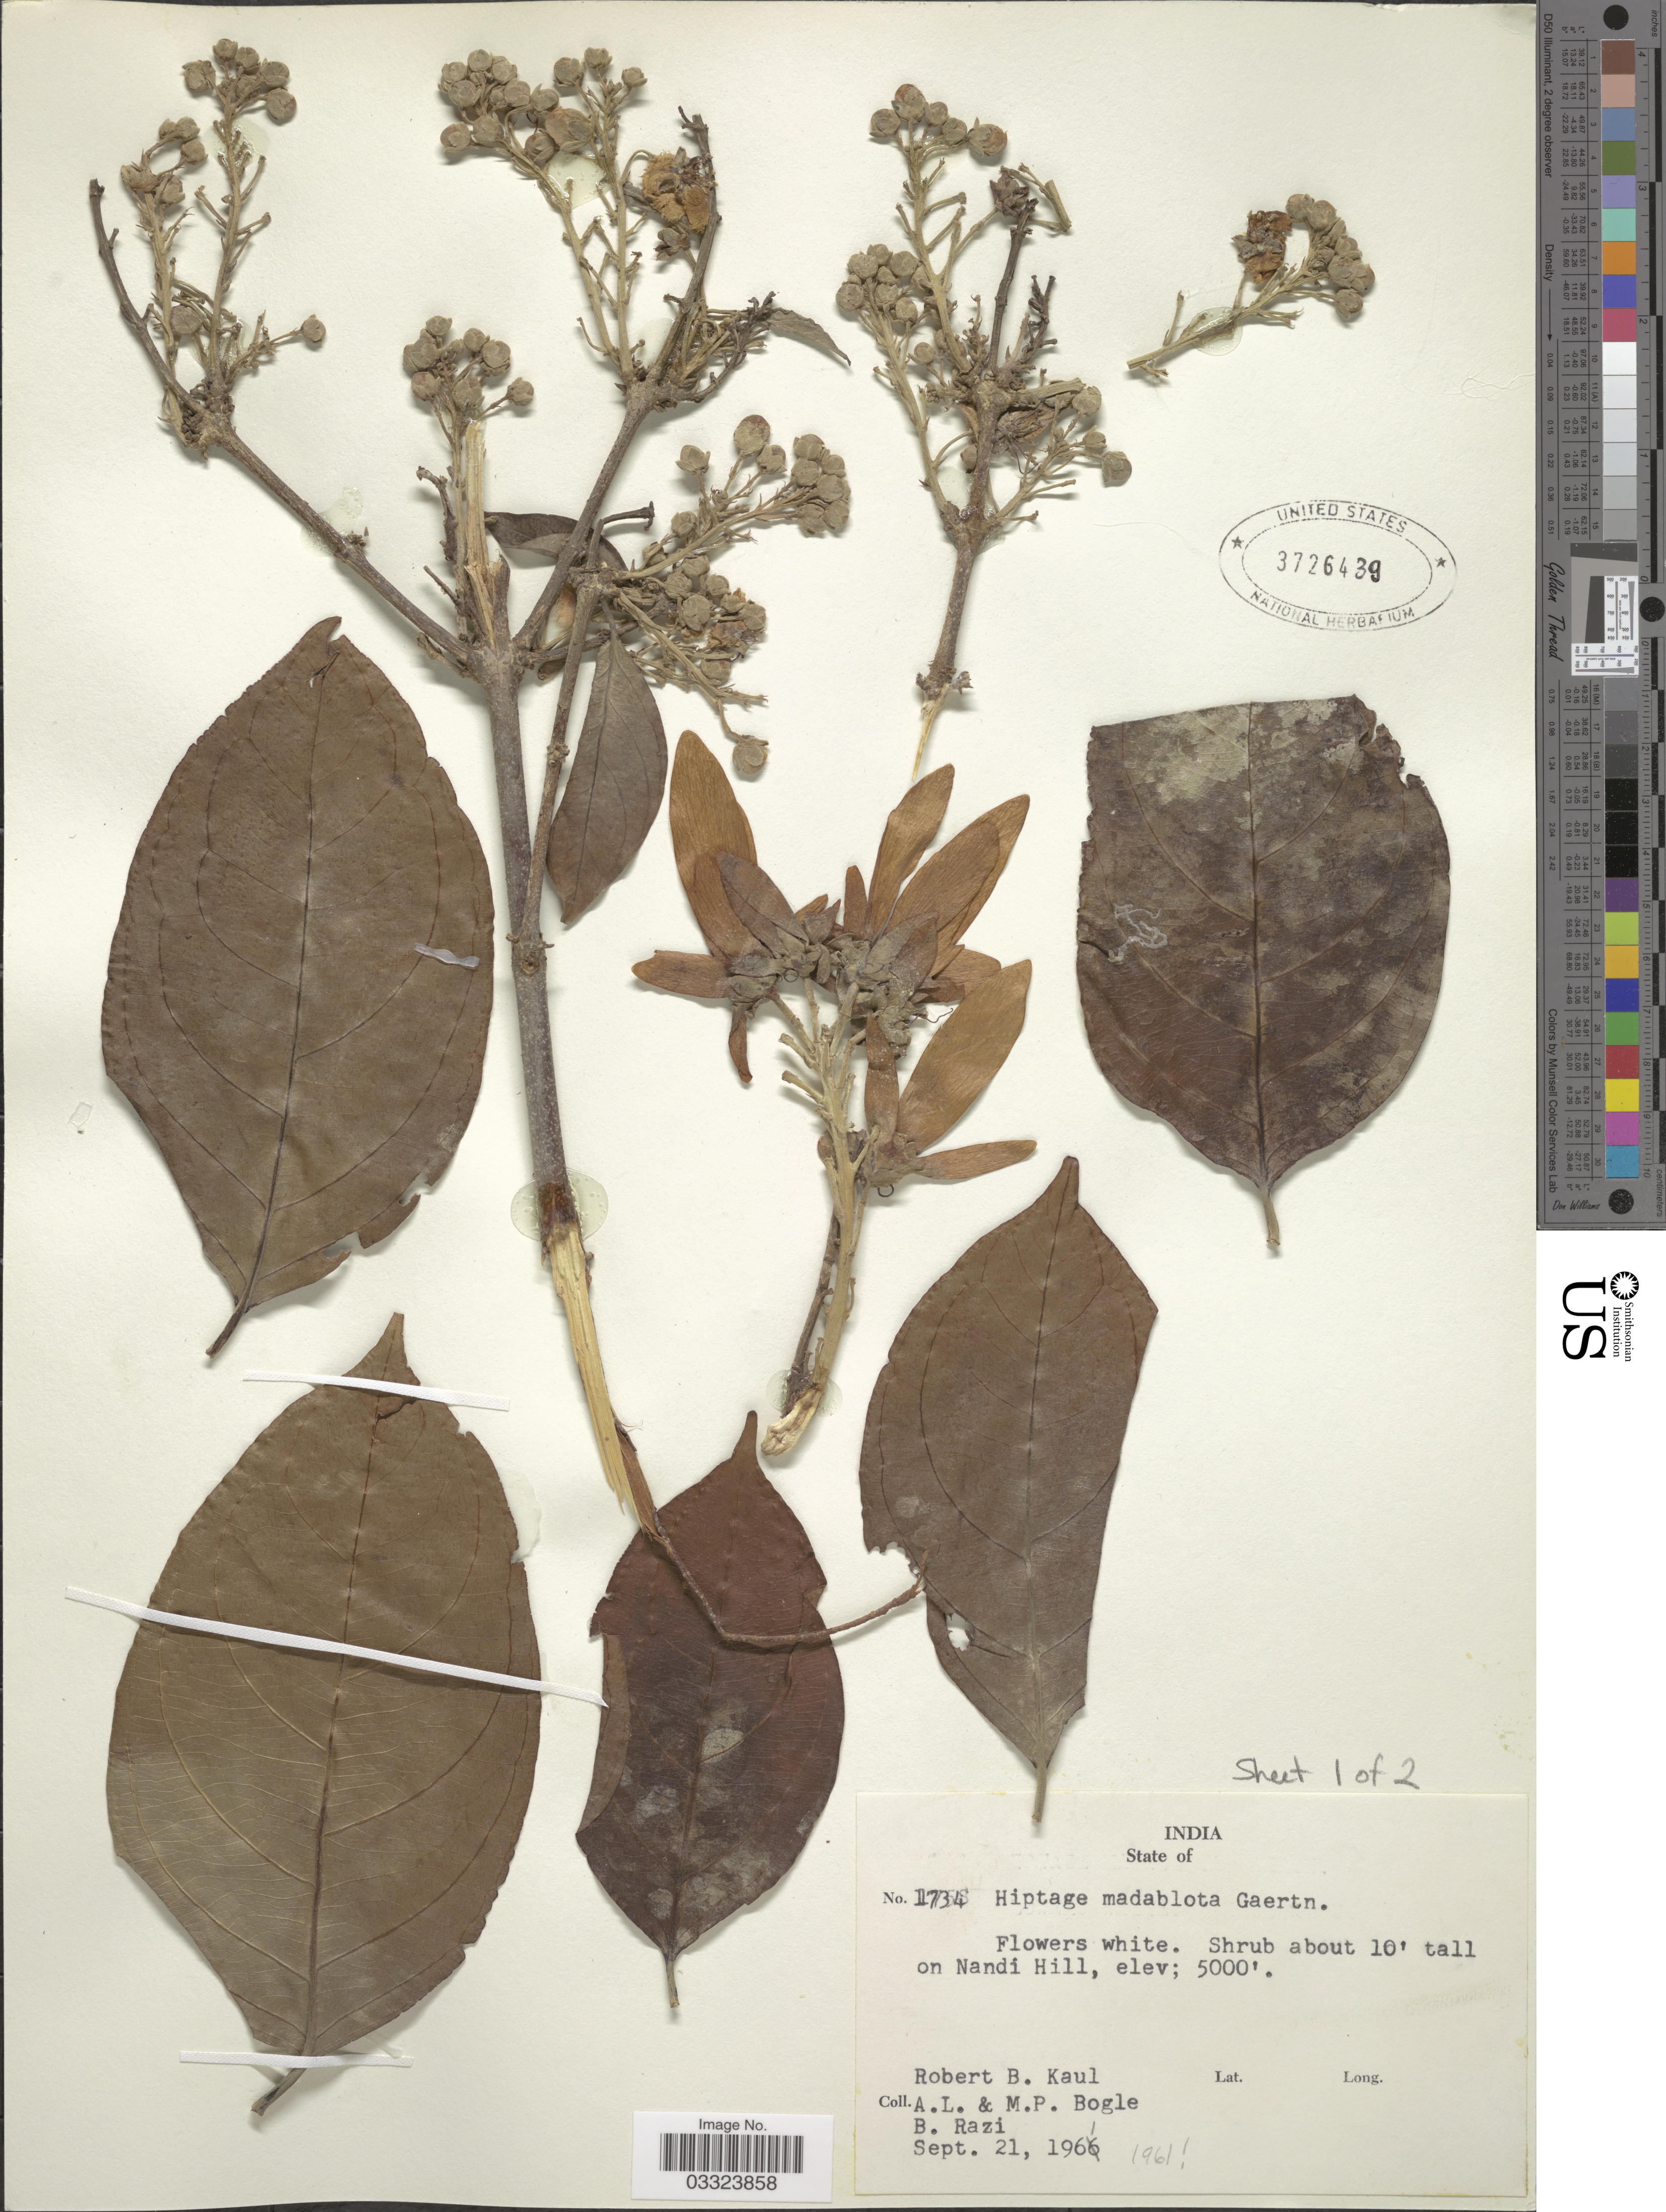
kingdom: Plantae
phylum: Tracheophyta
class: Magnoliopsida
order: Malpighiales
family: Malpighiaceae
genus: Hiptage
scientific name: Hiptage madablota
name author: Gaertn.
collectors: R. Kaul, Bogle, A.L., M. Bogle & R. Razi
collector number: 1734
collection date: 1961-09-21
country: India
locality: On Nandi Hill.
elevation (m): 1524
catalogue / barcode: US 3726439